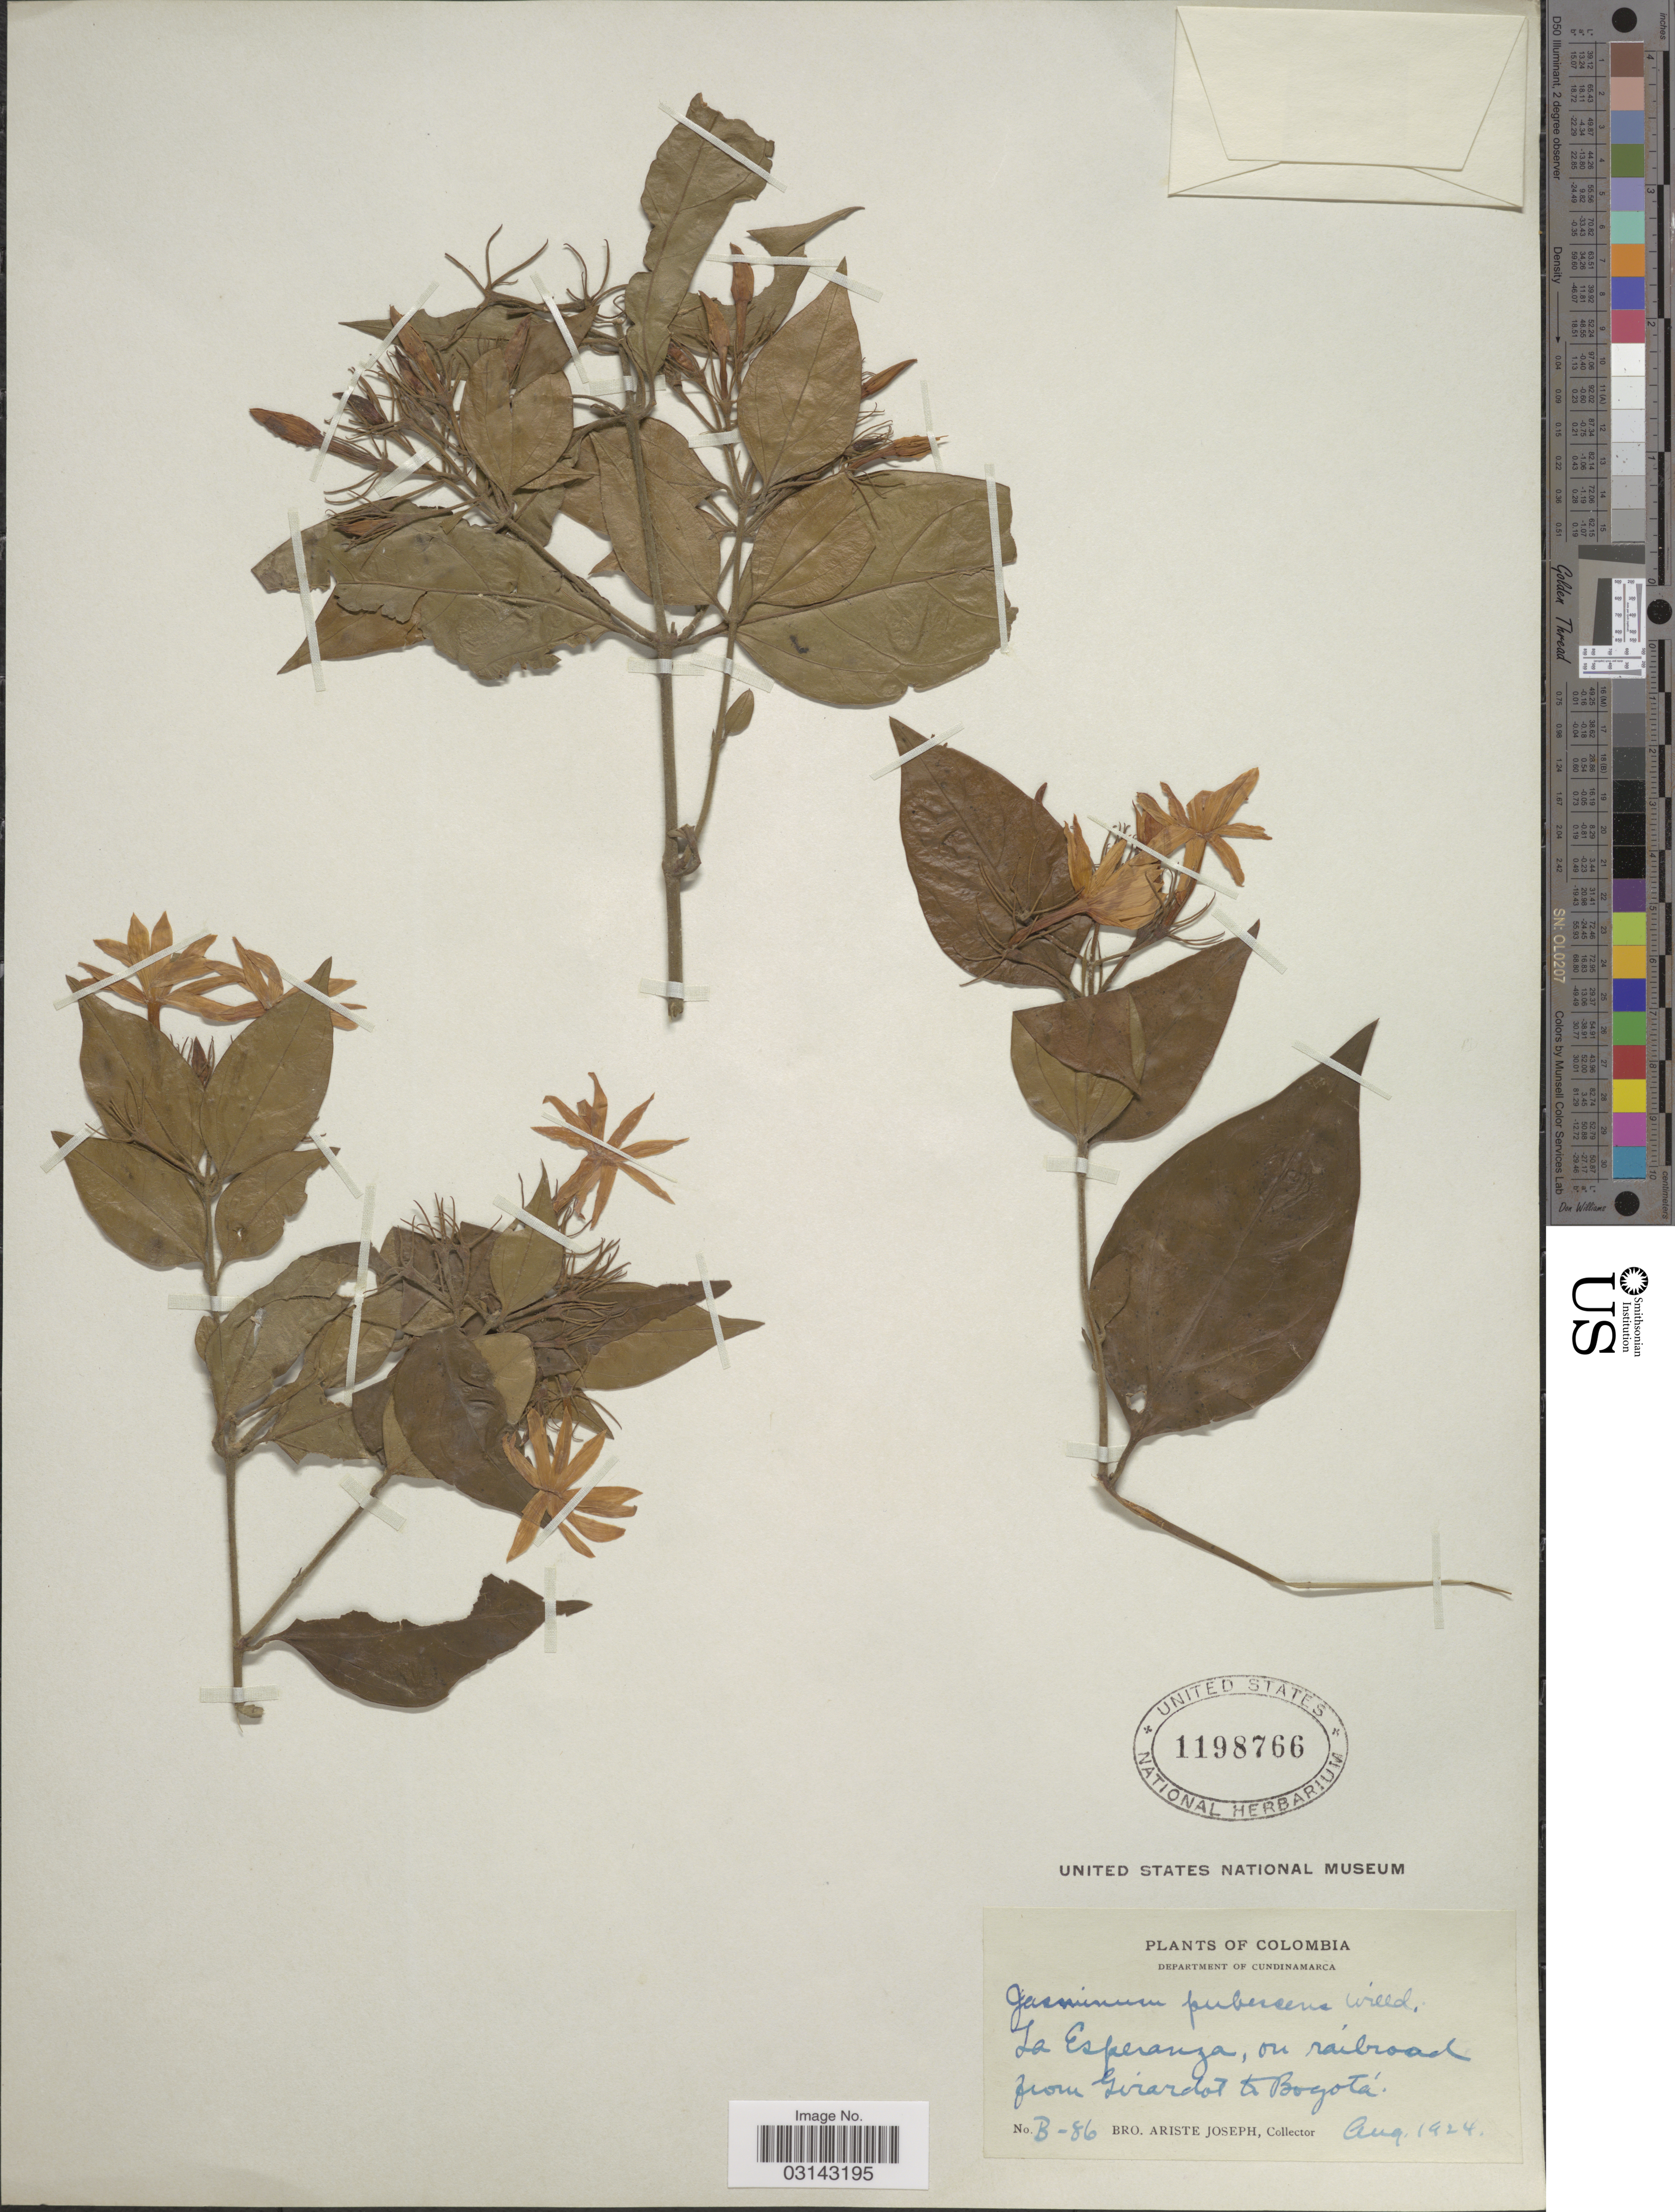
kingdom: Plantae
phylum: Tracheophyta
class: Magnoliopsida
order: Lamiales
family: Oleaceae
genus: Jasminum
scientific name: Jasminum laurifolium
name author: Roxb.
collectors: Bro. Ariste-Joseph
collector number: B-86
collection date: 1924-08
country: Colombia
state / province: Cundinamarca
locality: La Esperanza, on railroad from Girardot to Bogotá.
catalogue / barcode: US 1198766